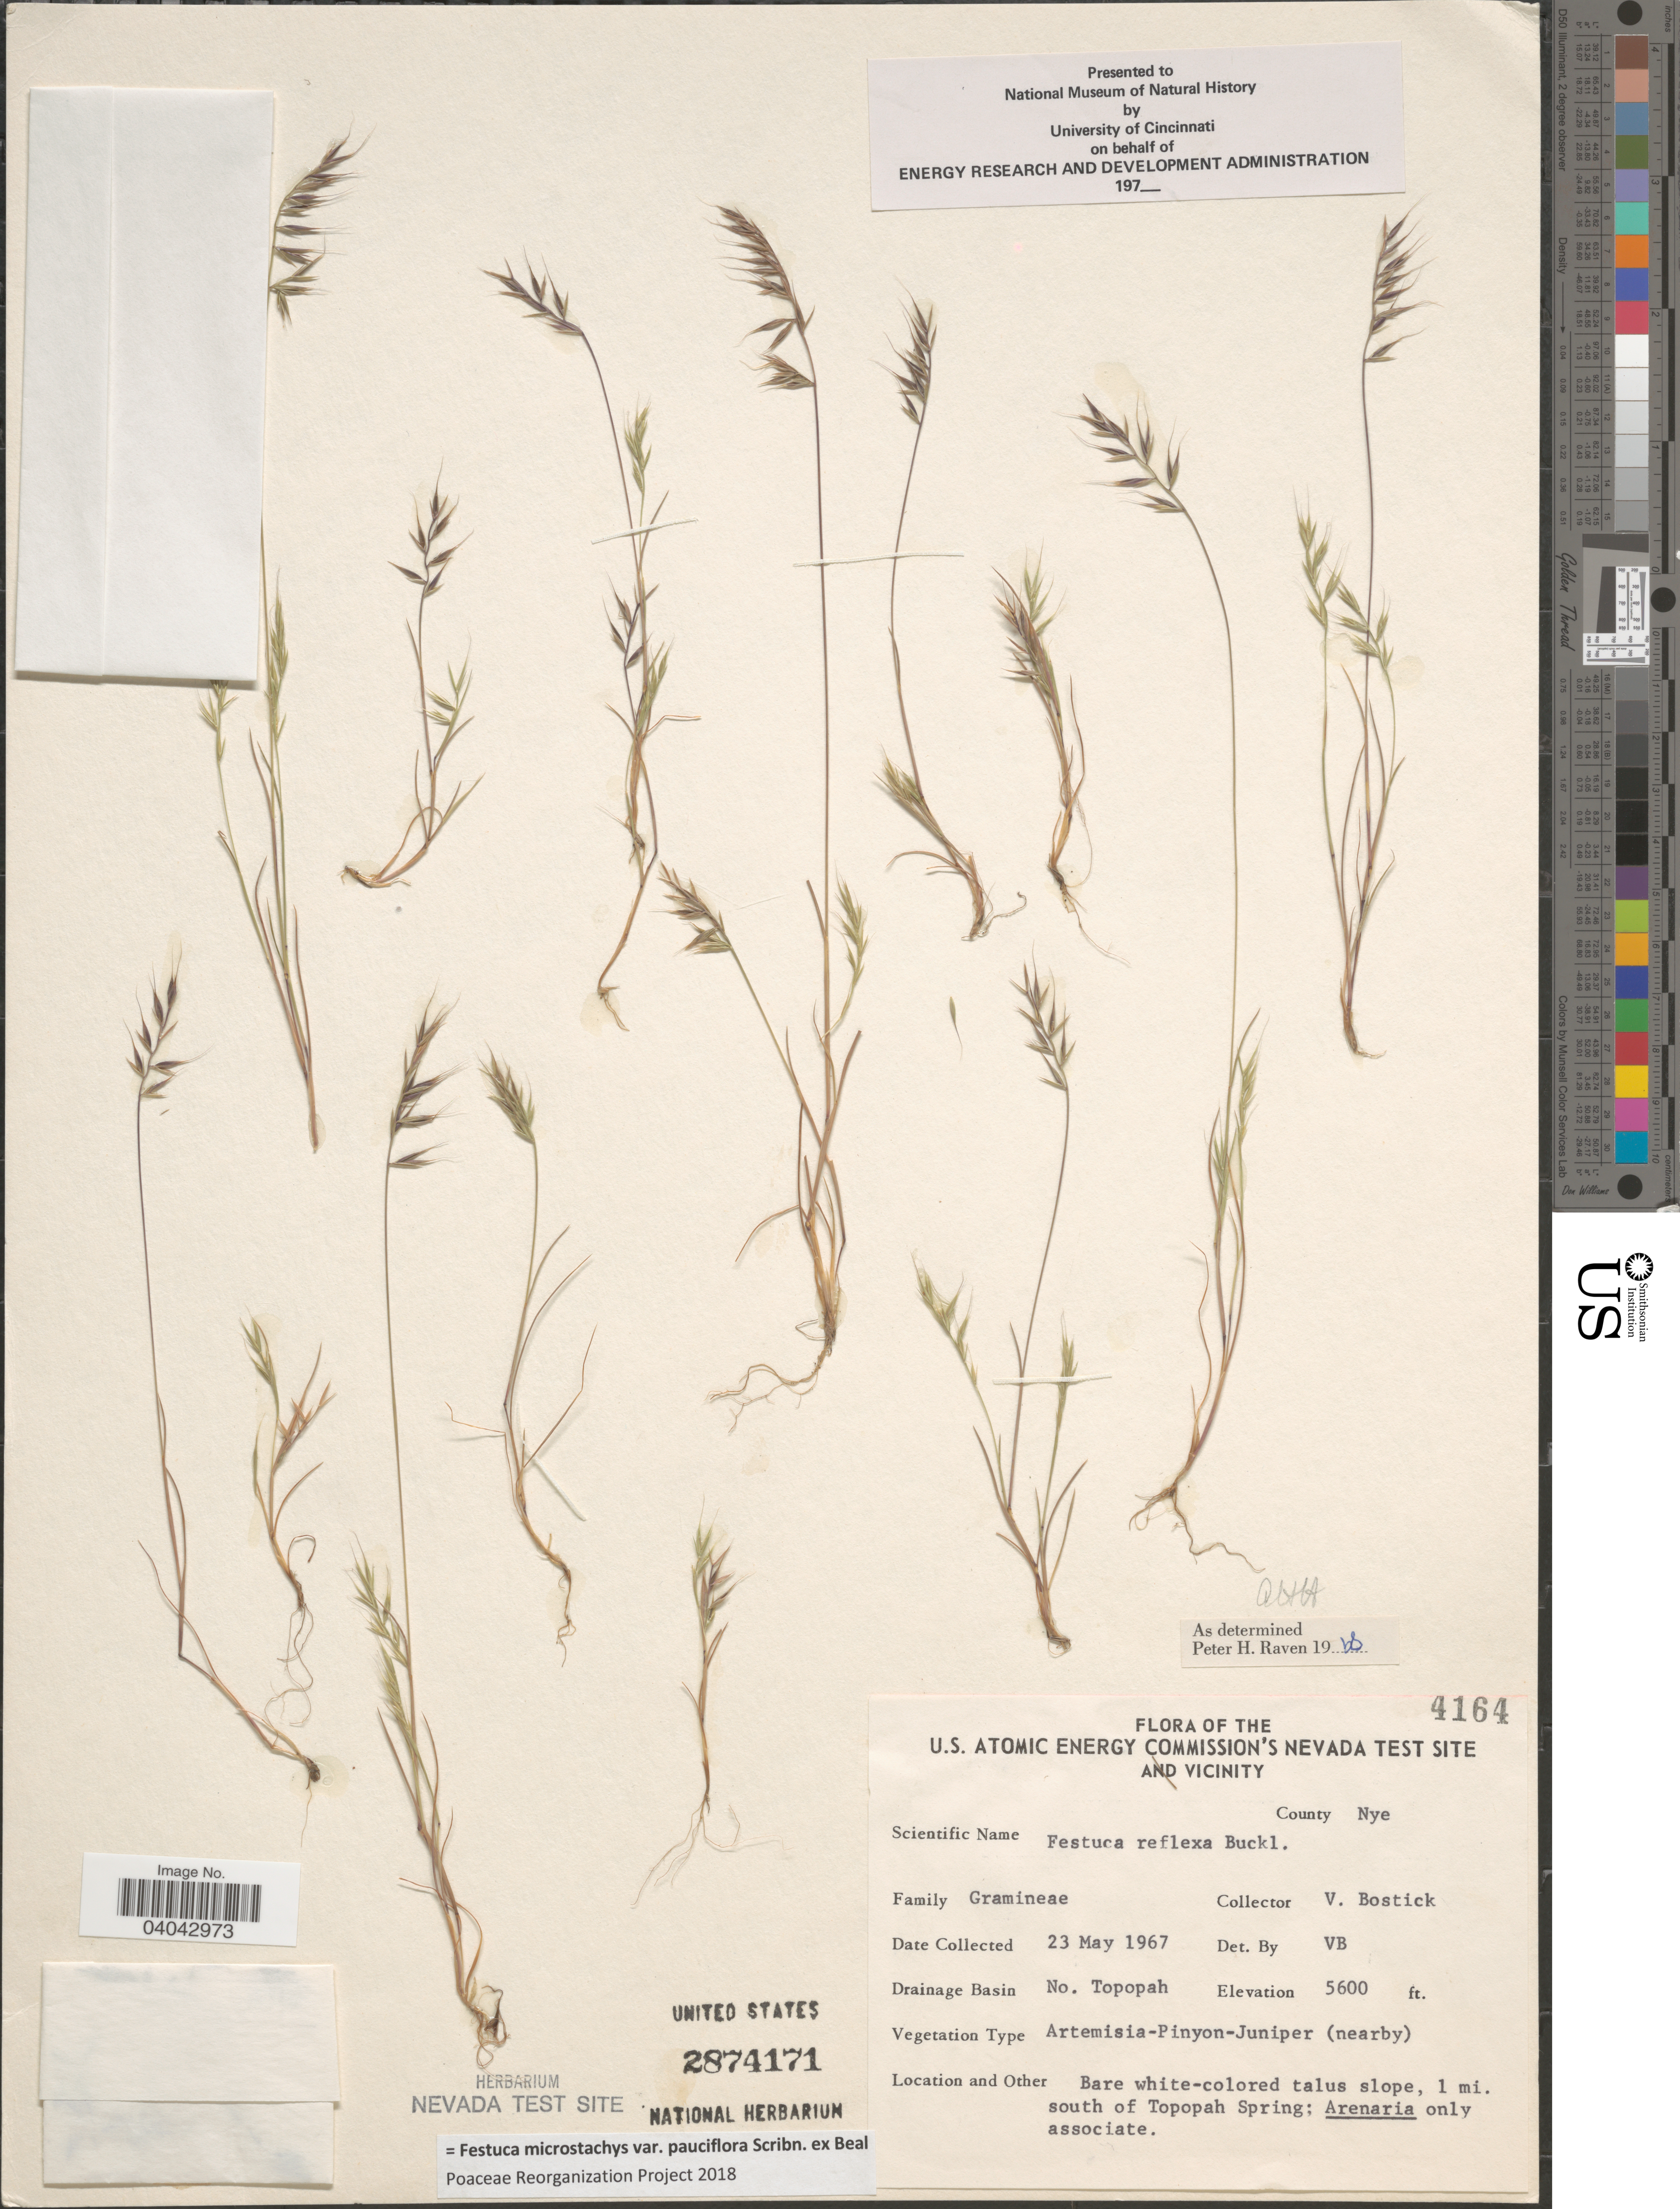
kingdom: Plantae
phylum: Tracheophyta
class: Liliopsida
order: Poales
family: Poaceae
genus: Festuca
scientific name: Festuca microstachys var. pauciflora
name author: Scribn. ex W.J. Beal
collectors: V. Bostick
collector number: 4164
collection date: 1967-05-23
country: United States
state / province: Nevada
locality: The U.S. Atomic Energy Commission's Nevada Test Site and Vicinity. County Nye. Drainage Basin No. Topopah. 1 mi. south of Topopah Spring.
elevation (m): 1707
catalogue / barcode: US 2874171